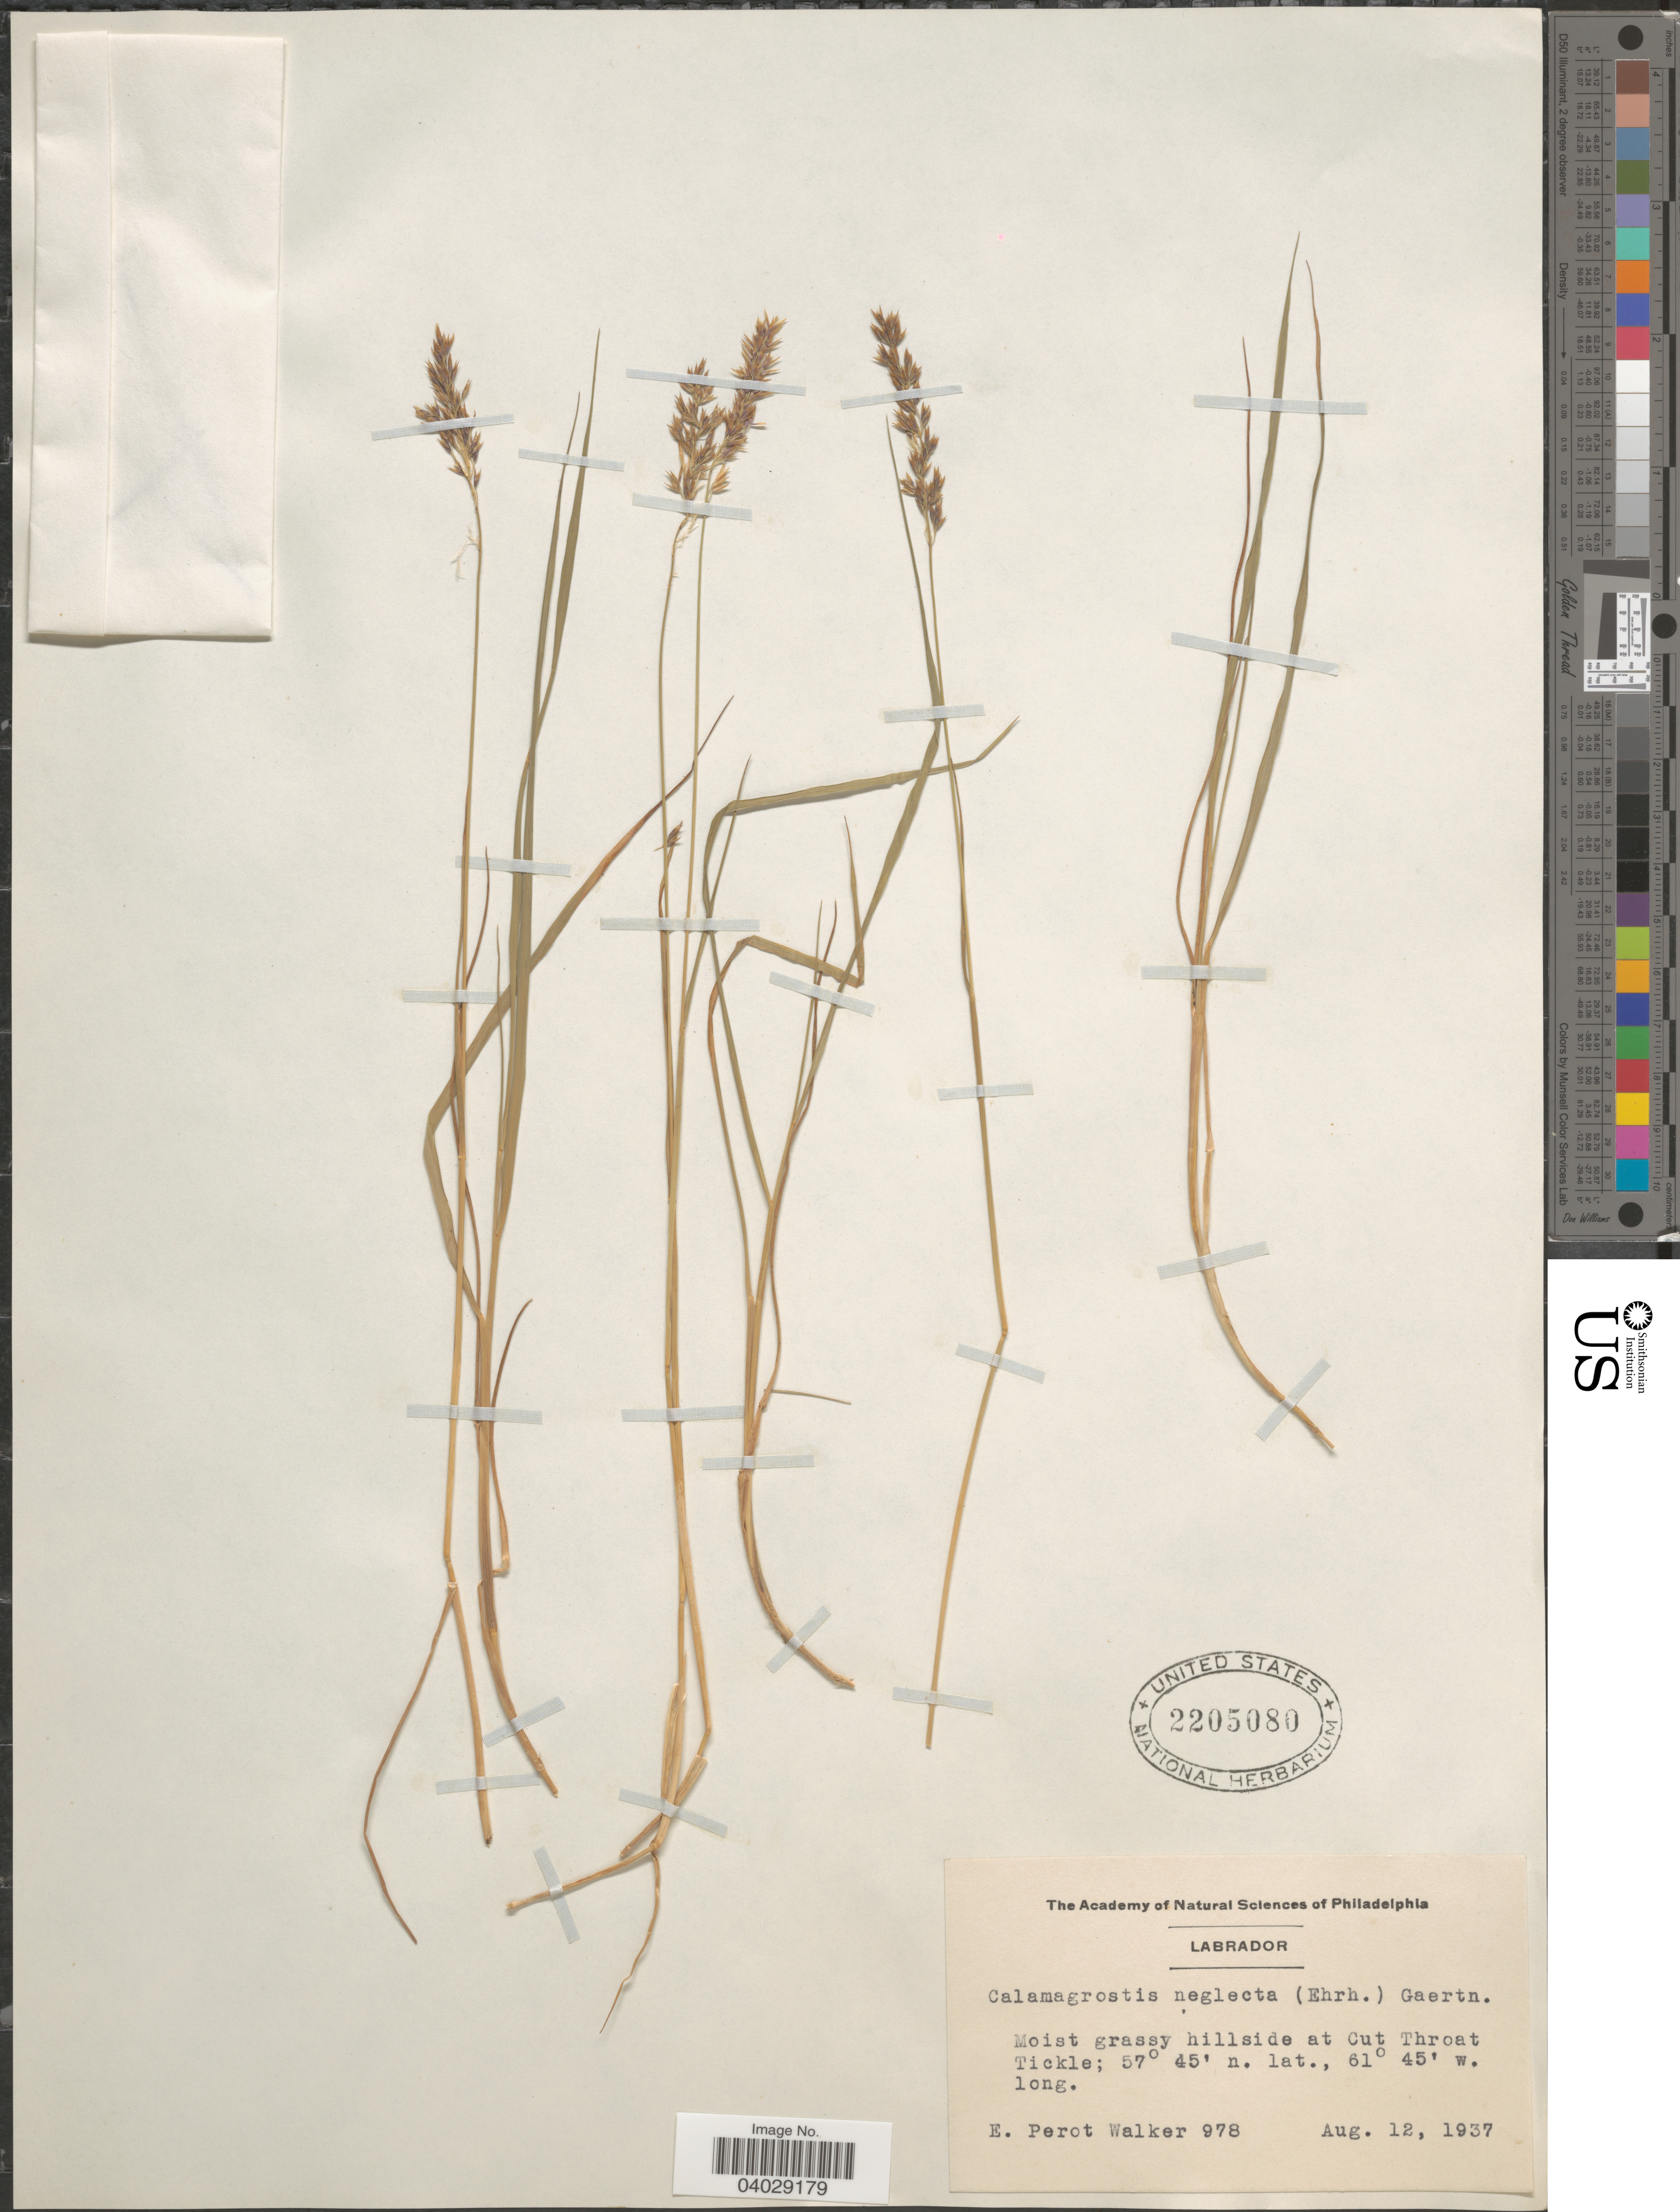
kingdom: Plantae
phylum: Tracheophyta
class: Liliopsida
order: Poales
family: Poaceae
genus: Calamagrostis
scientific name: Calamagrostis neglecta (Ehrh.) Gaertner et al.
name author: (Ehrhart) G. Gaertn. et al.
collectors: E. Walker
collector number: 978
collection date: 1937-08-12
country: Canada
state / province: Newfoundland and Labrador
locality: Labrador. At Cut Throat Tickle.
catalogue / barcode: US 2205080